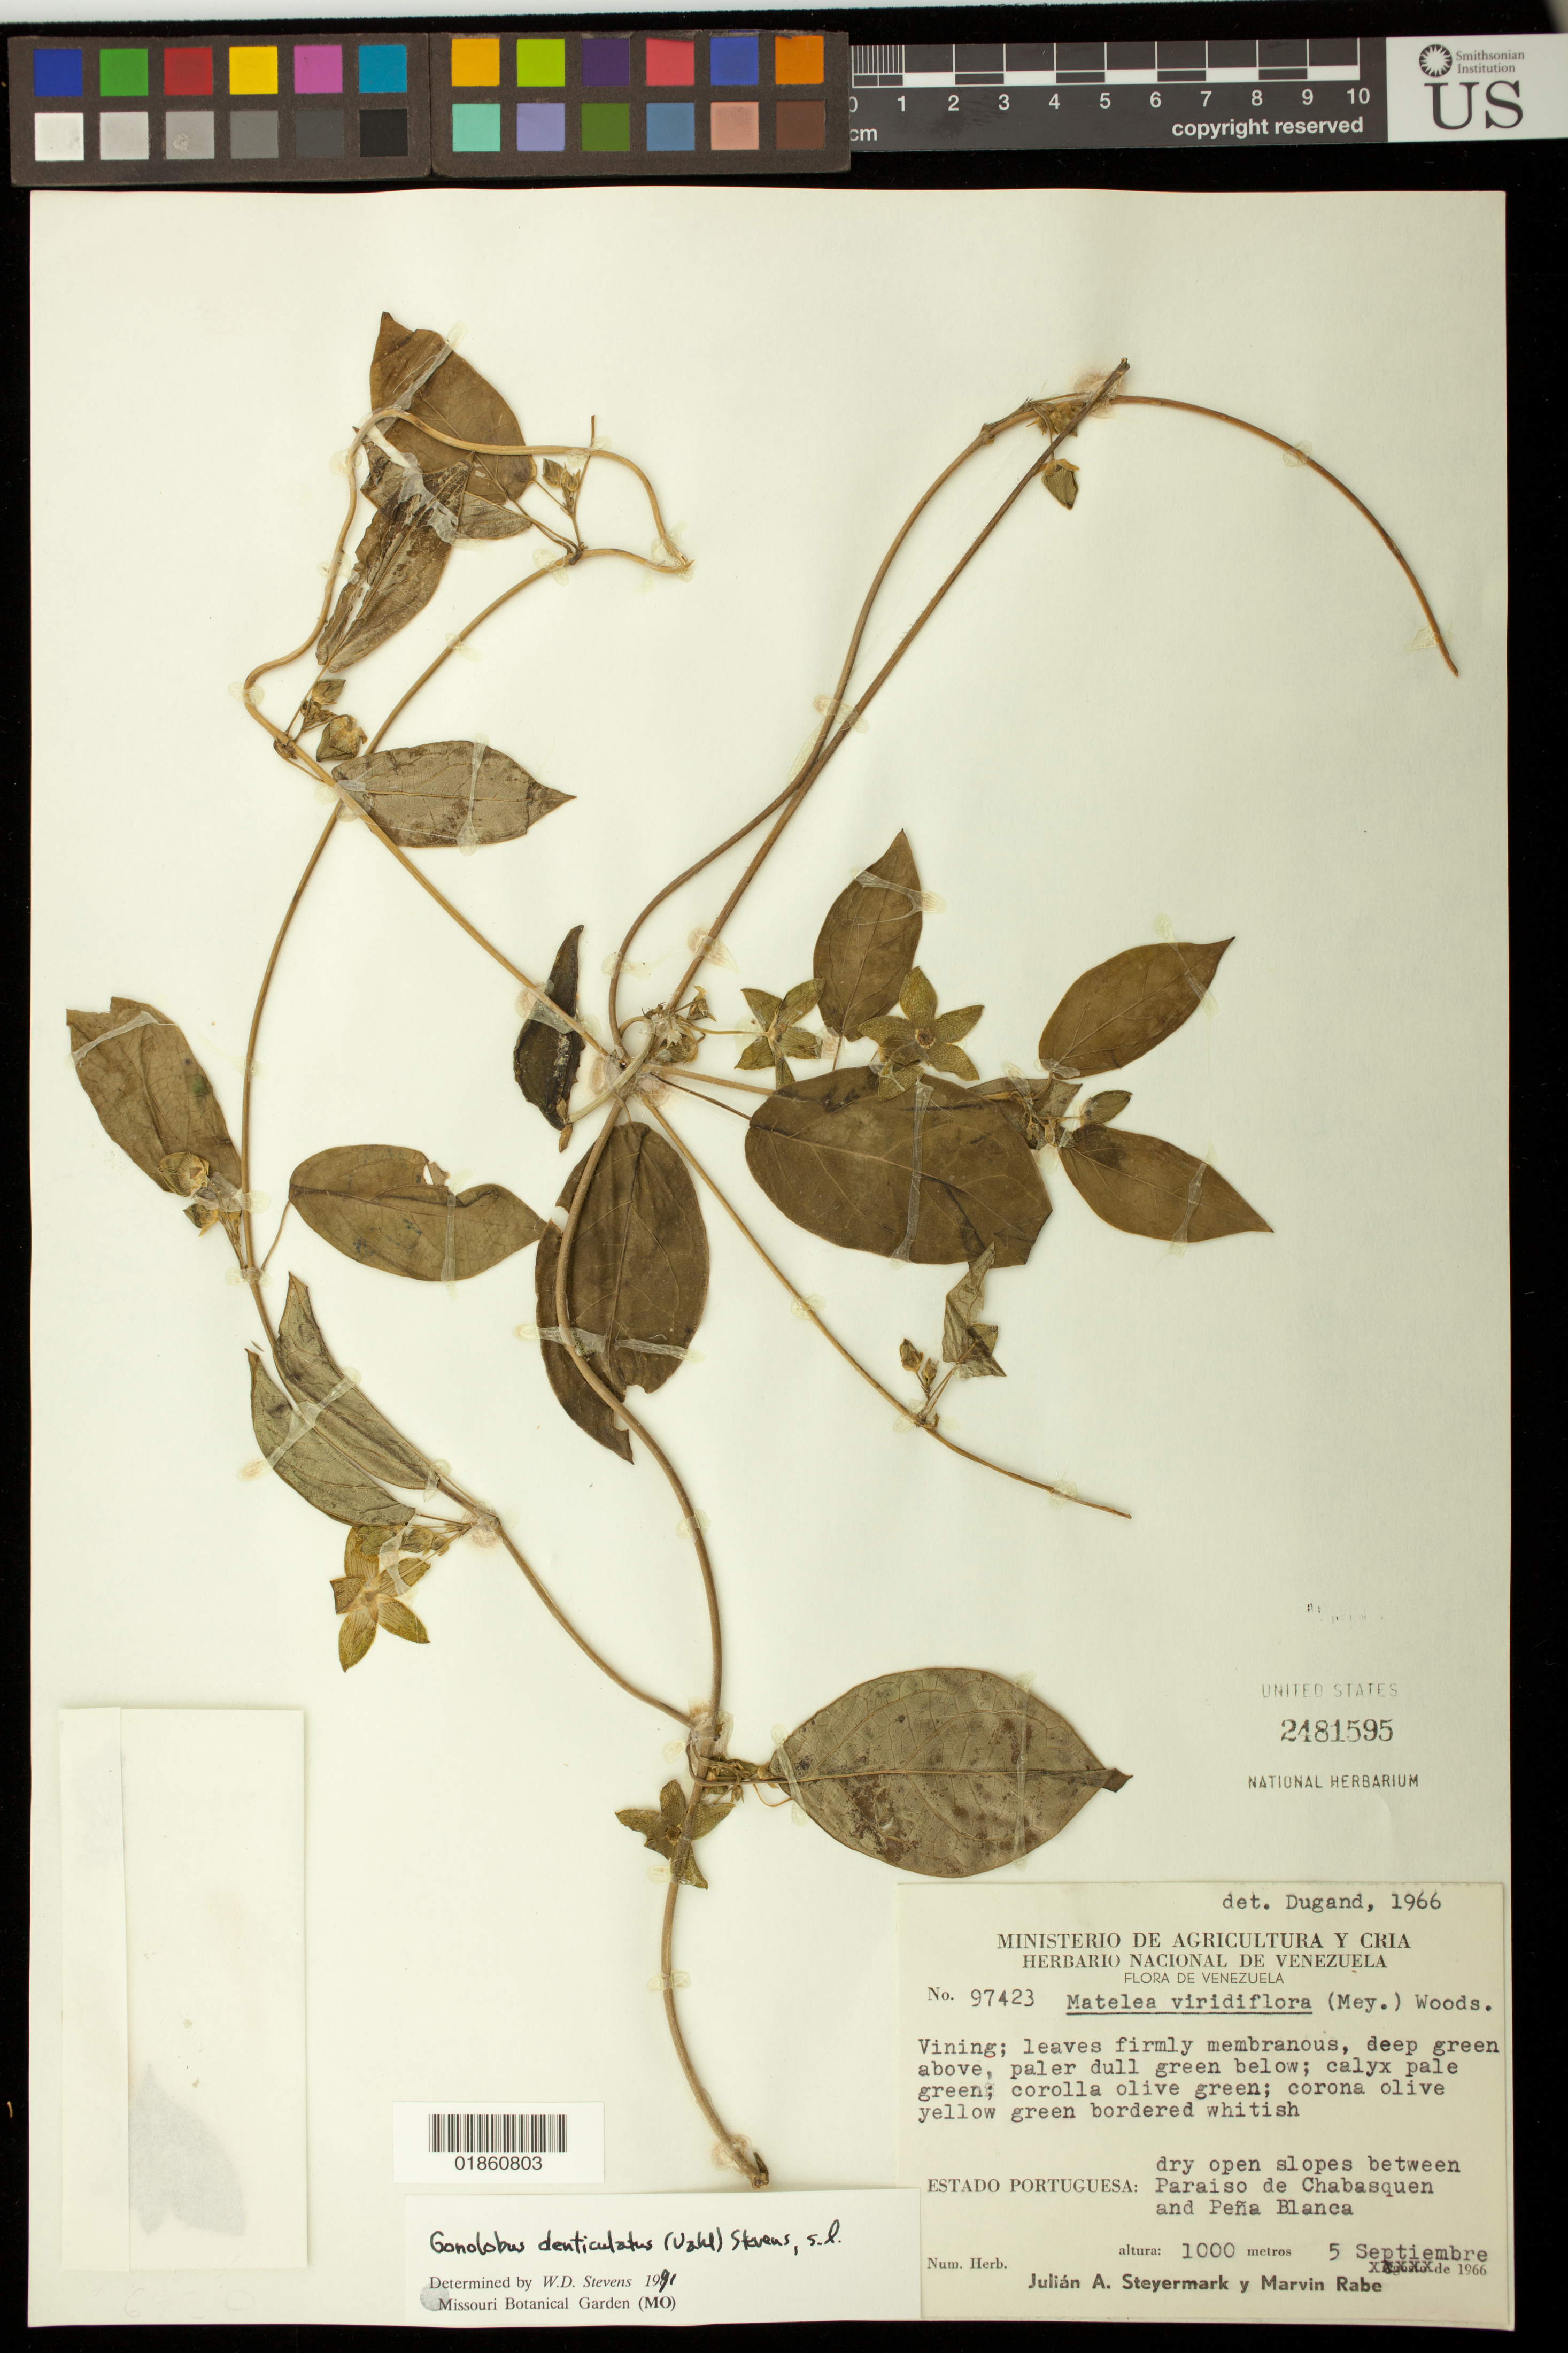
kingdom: Plantae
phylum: Tracheophyta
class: Magnoliopsida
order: Gentianales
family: Apocynaceae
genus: Gonolobus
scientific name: Gonolobus denticulatus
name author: (Vahl) W.D. Stevens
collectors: J. Steyermark & M. Rabe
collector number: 97423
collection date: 1966-09-05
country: Venezuela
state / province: Portuguesa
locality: between Paraiso de Chabasquen and Pena Blanca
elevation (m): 1000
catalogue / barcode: US 2481595